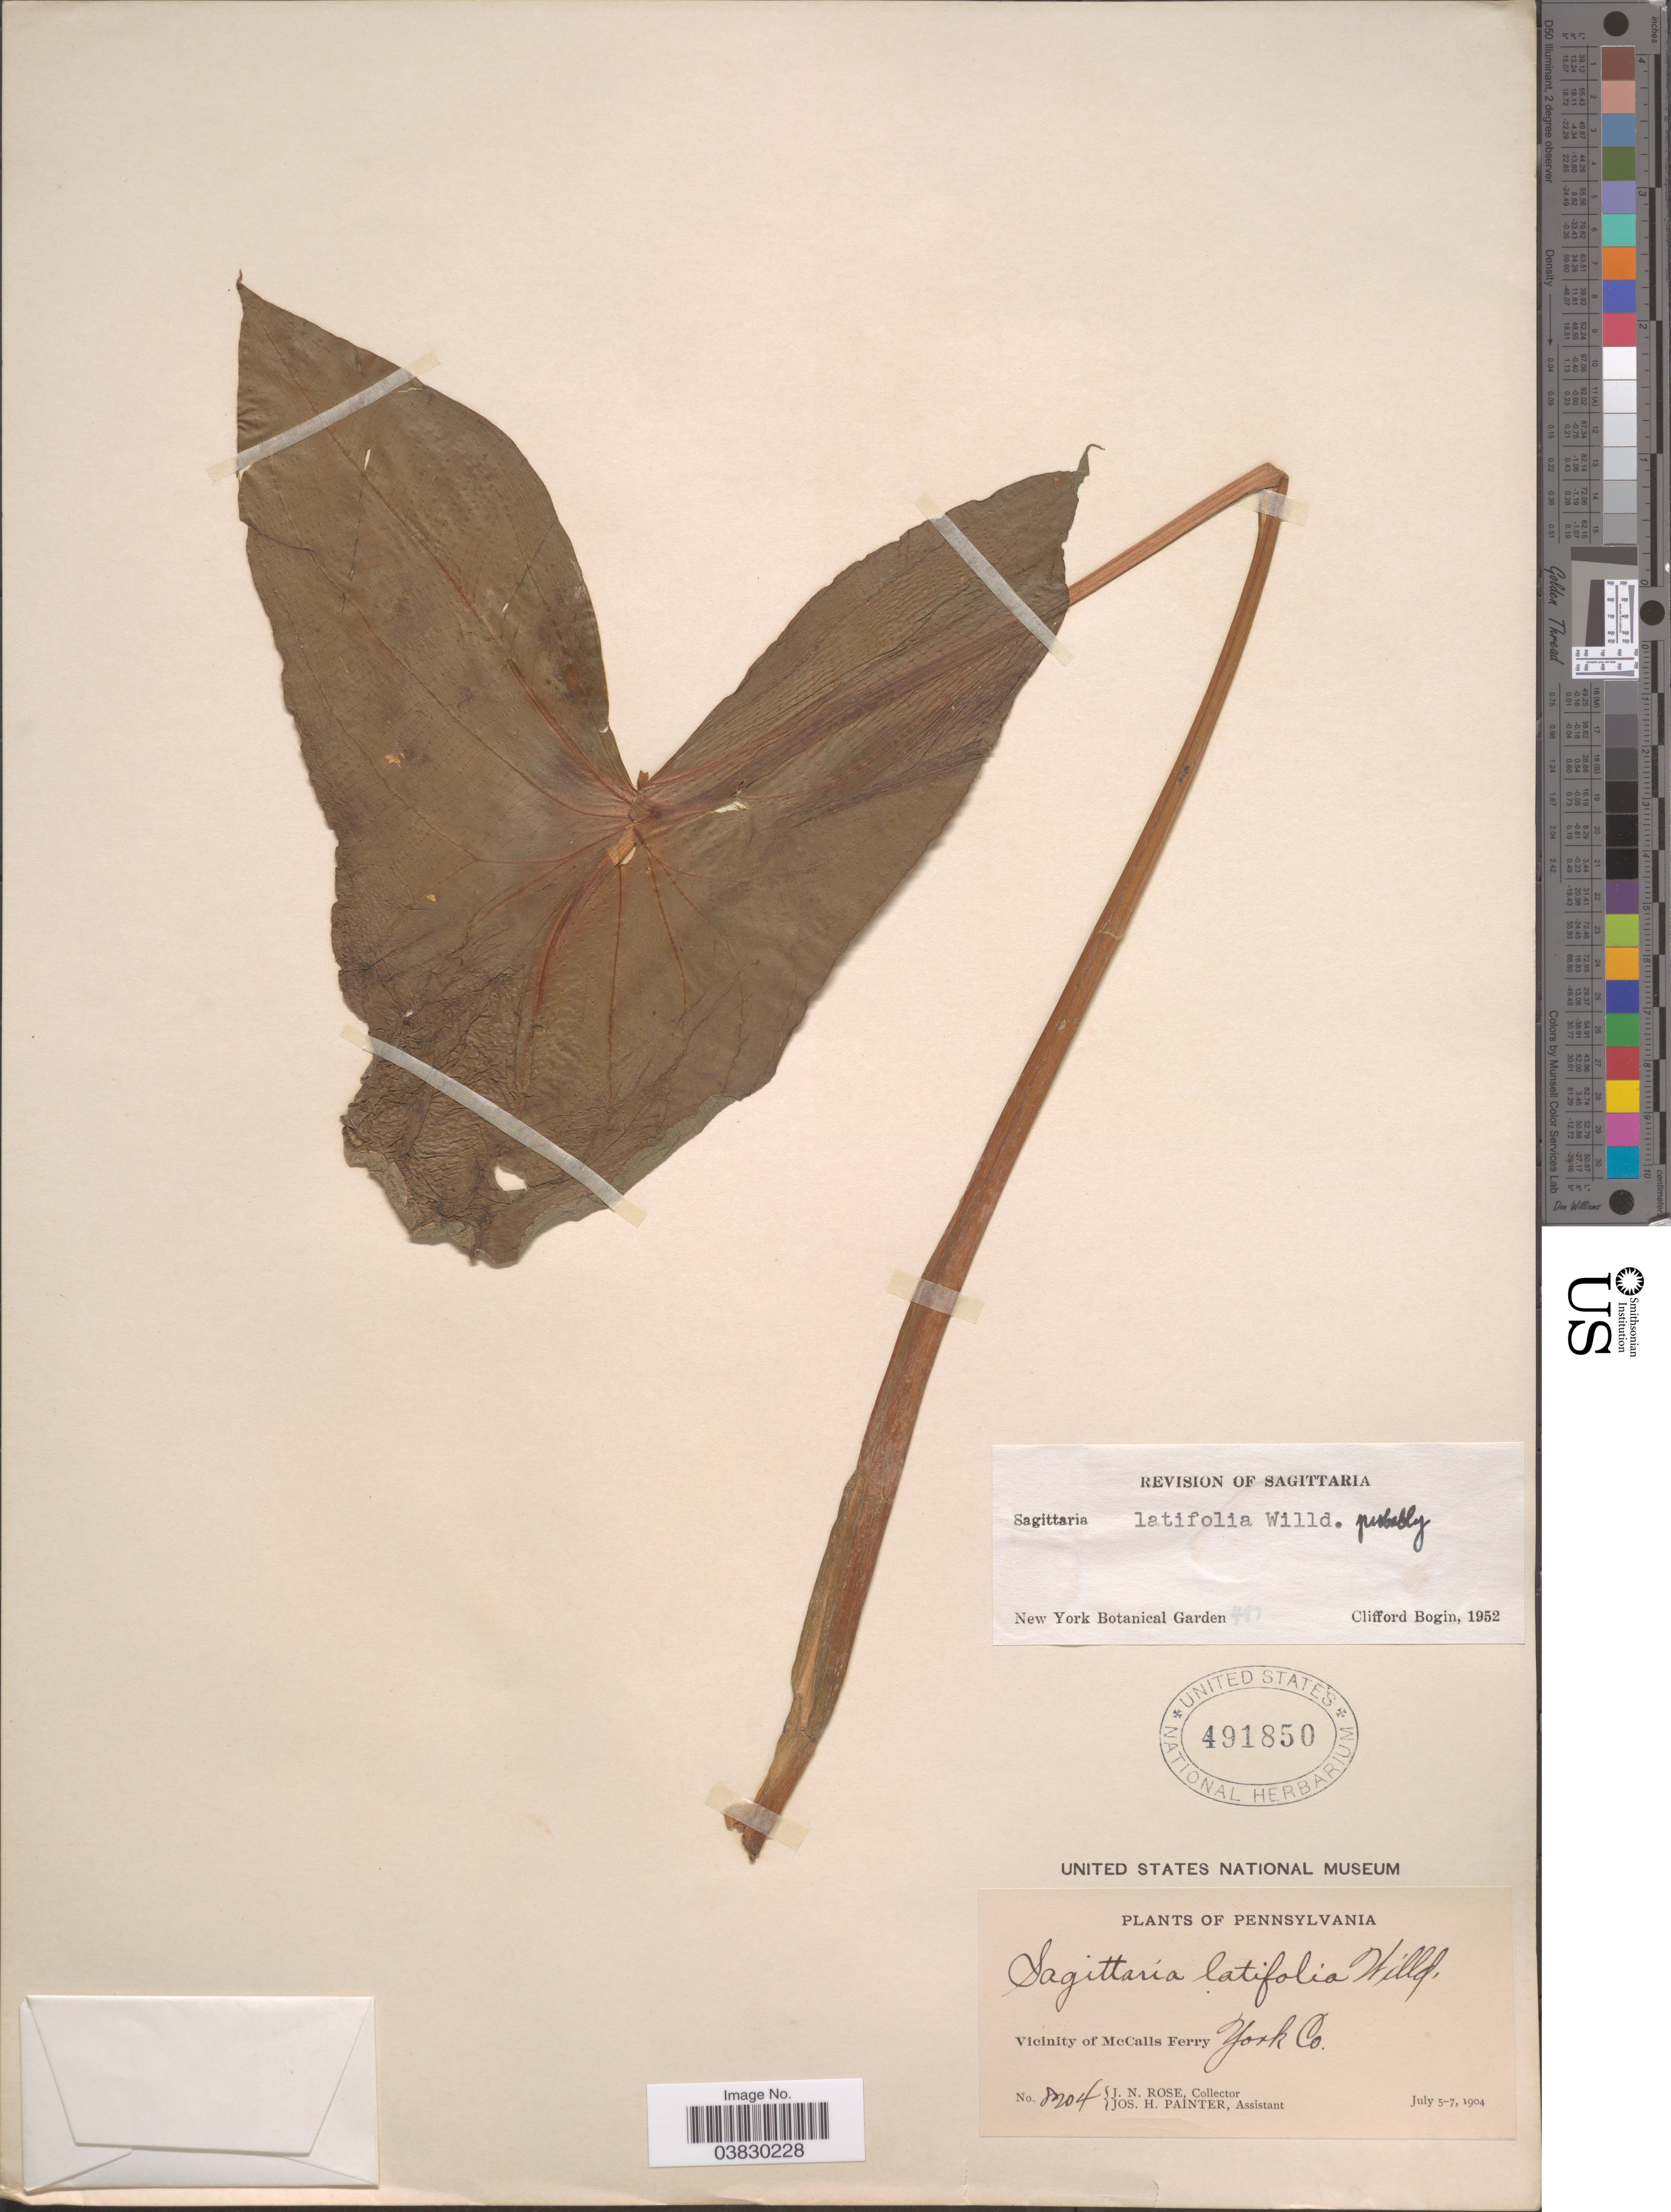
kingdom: Plantae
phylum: Tracheophyta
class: Liliopsida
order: Alismatales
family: Alismataceae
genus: Sagittaria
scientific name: Sagittaria latifolia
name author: Willd.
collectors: J. N. Rose & J. H. Painter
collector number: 8204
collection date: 1904-07-05/1904-07-07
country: United States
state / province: Pennsylvania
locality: Vicinity of McCalls Ferry. York Co.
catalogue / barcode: US 491850